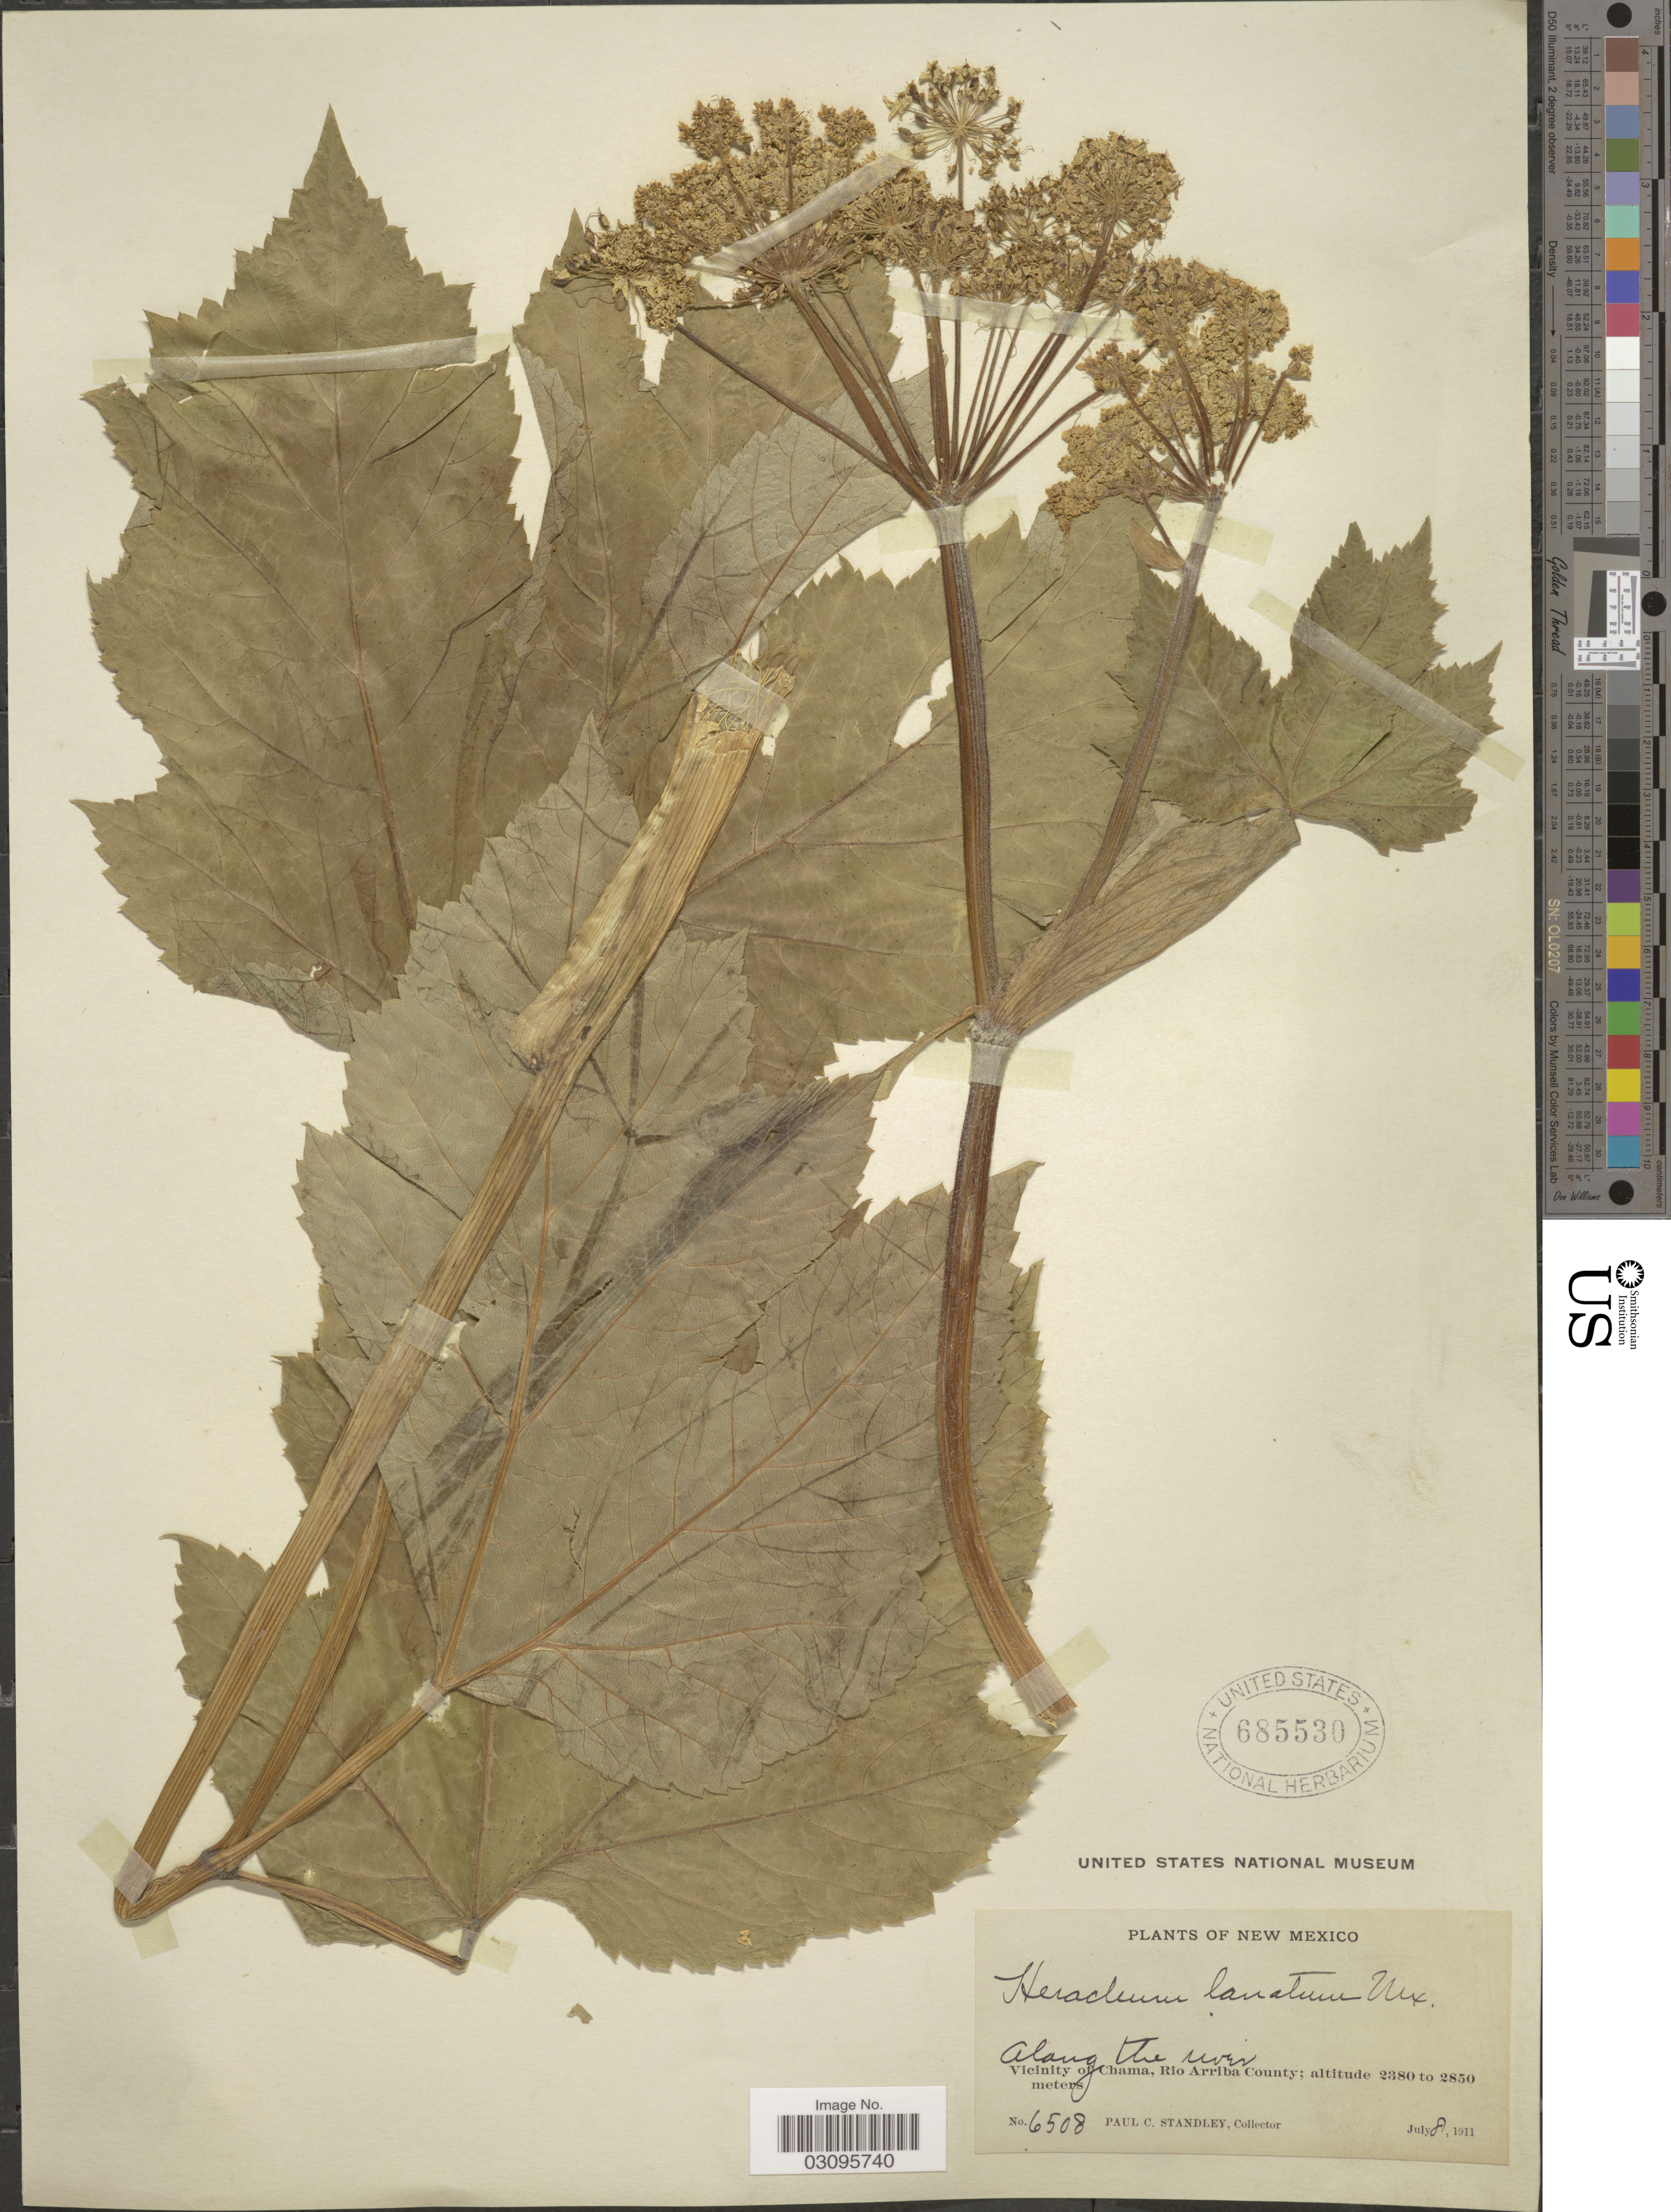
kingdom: Plantae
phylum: Tracheophyta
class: Magnoliopsida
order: Apiales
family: Apiaceae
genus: Heracleum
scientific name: Heracleum lanatum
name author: Michx.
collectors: P. C. Standley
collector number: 6508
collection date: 1911-07-08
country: United States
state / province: New Mexico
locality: Along the river. Vicinity of Chama, Rio Arriba County.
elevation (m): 2380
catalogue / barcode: US 685530